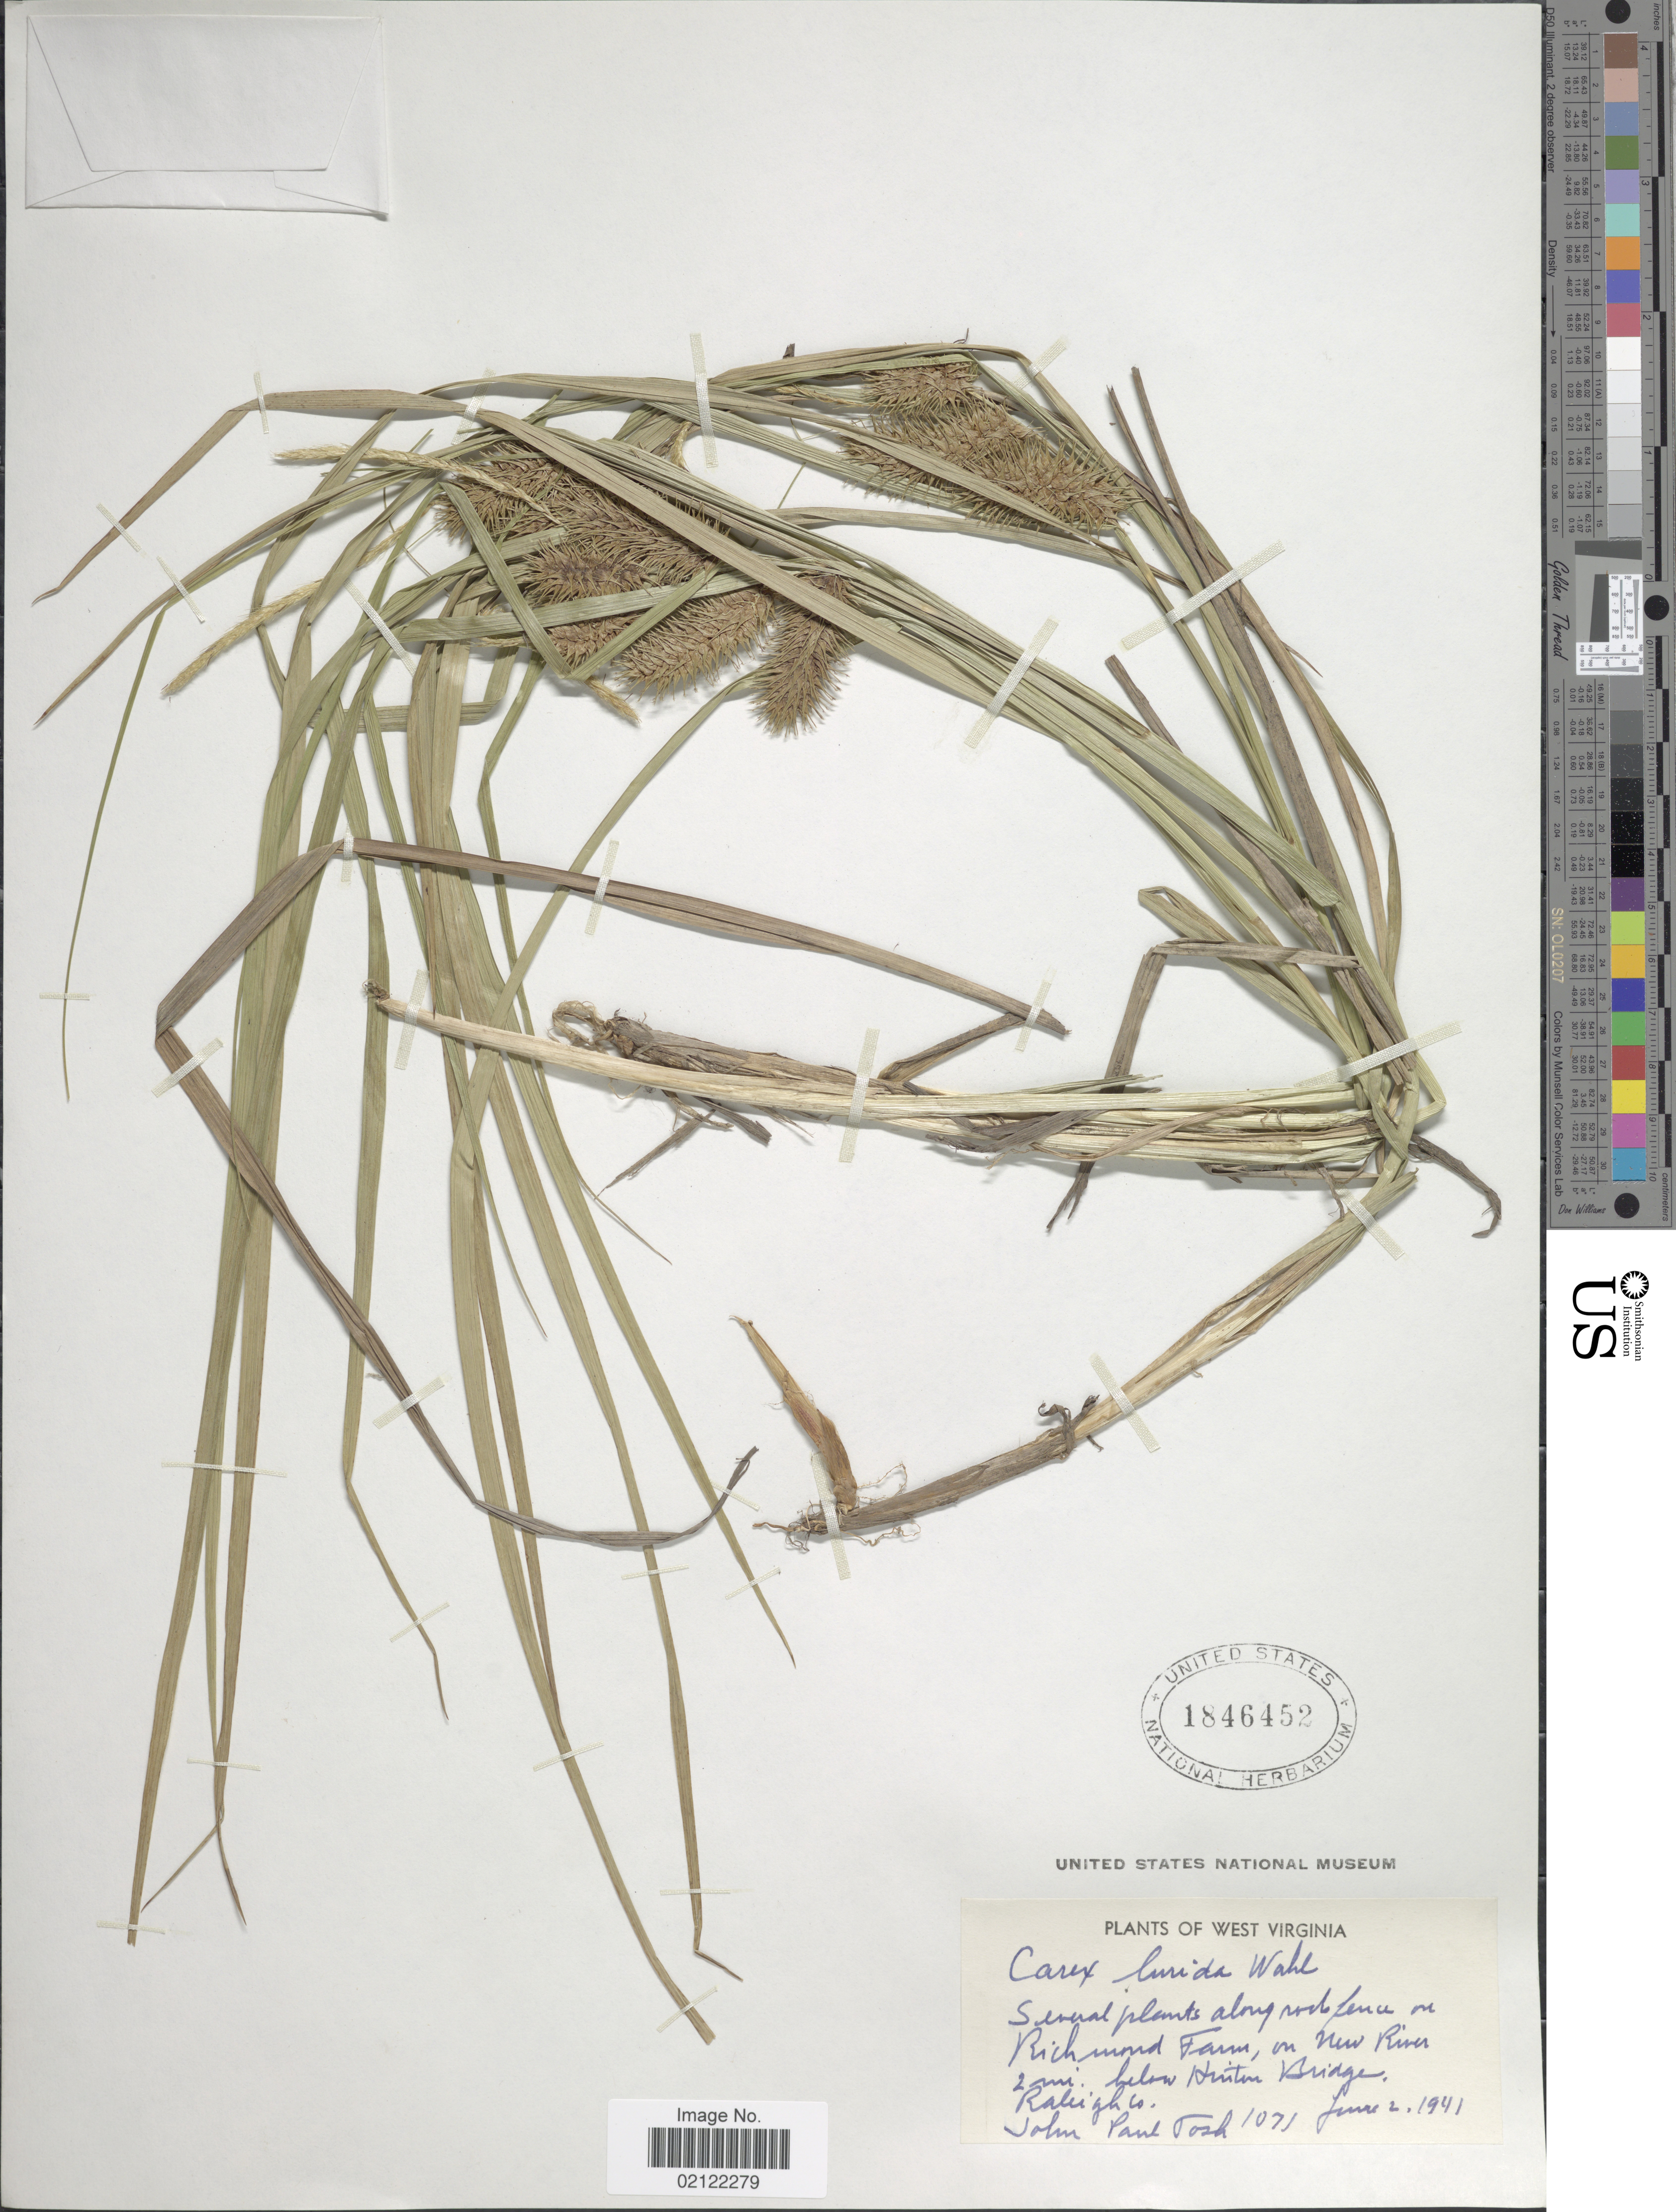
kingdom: Plantae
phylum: Tracheophyta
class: Liliopsida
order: Poales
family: Cyperaceae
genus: Carex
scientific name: Carex lurida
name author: Wahlenb.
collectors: J. Tosh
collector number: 1071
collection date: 1941-06-02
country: United States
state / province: West Virginia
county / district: Raleigh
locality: Along rock fence on Richmond Farm, on New River 2 mi. below Hinton Bridge.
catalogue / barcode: US 1846452